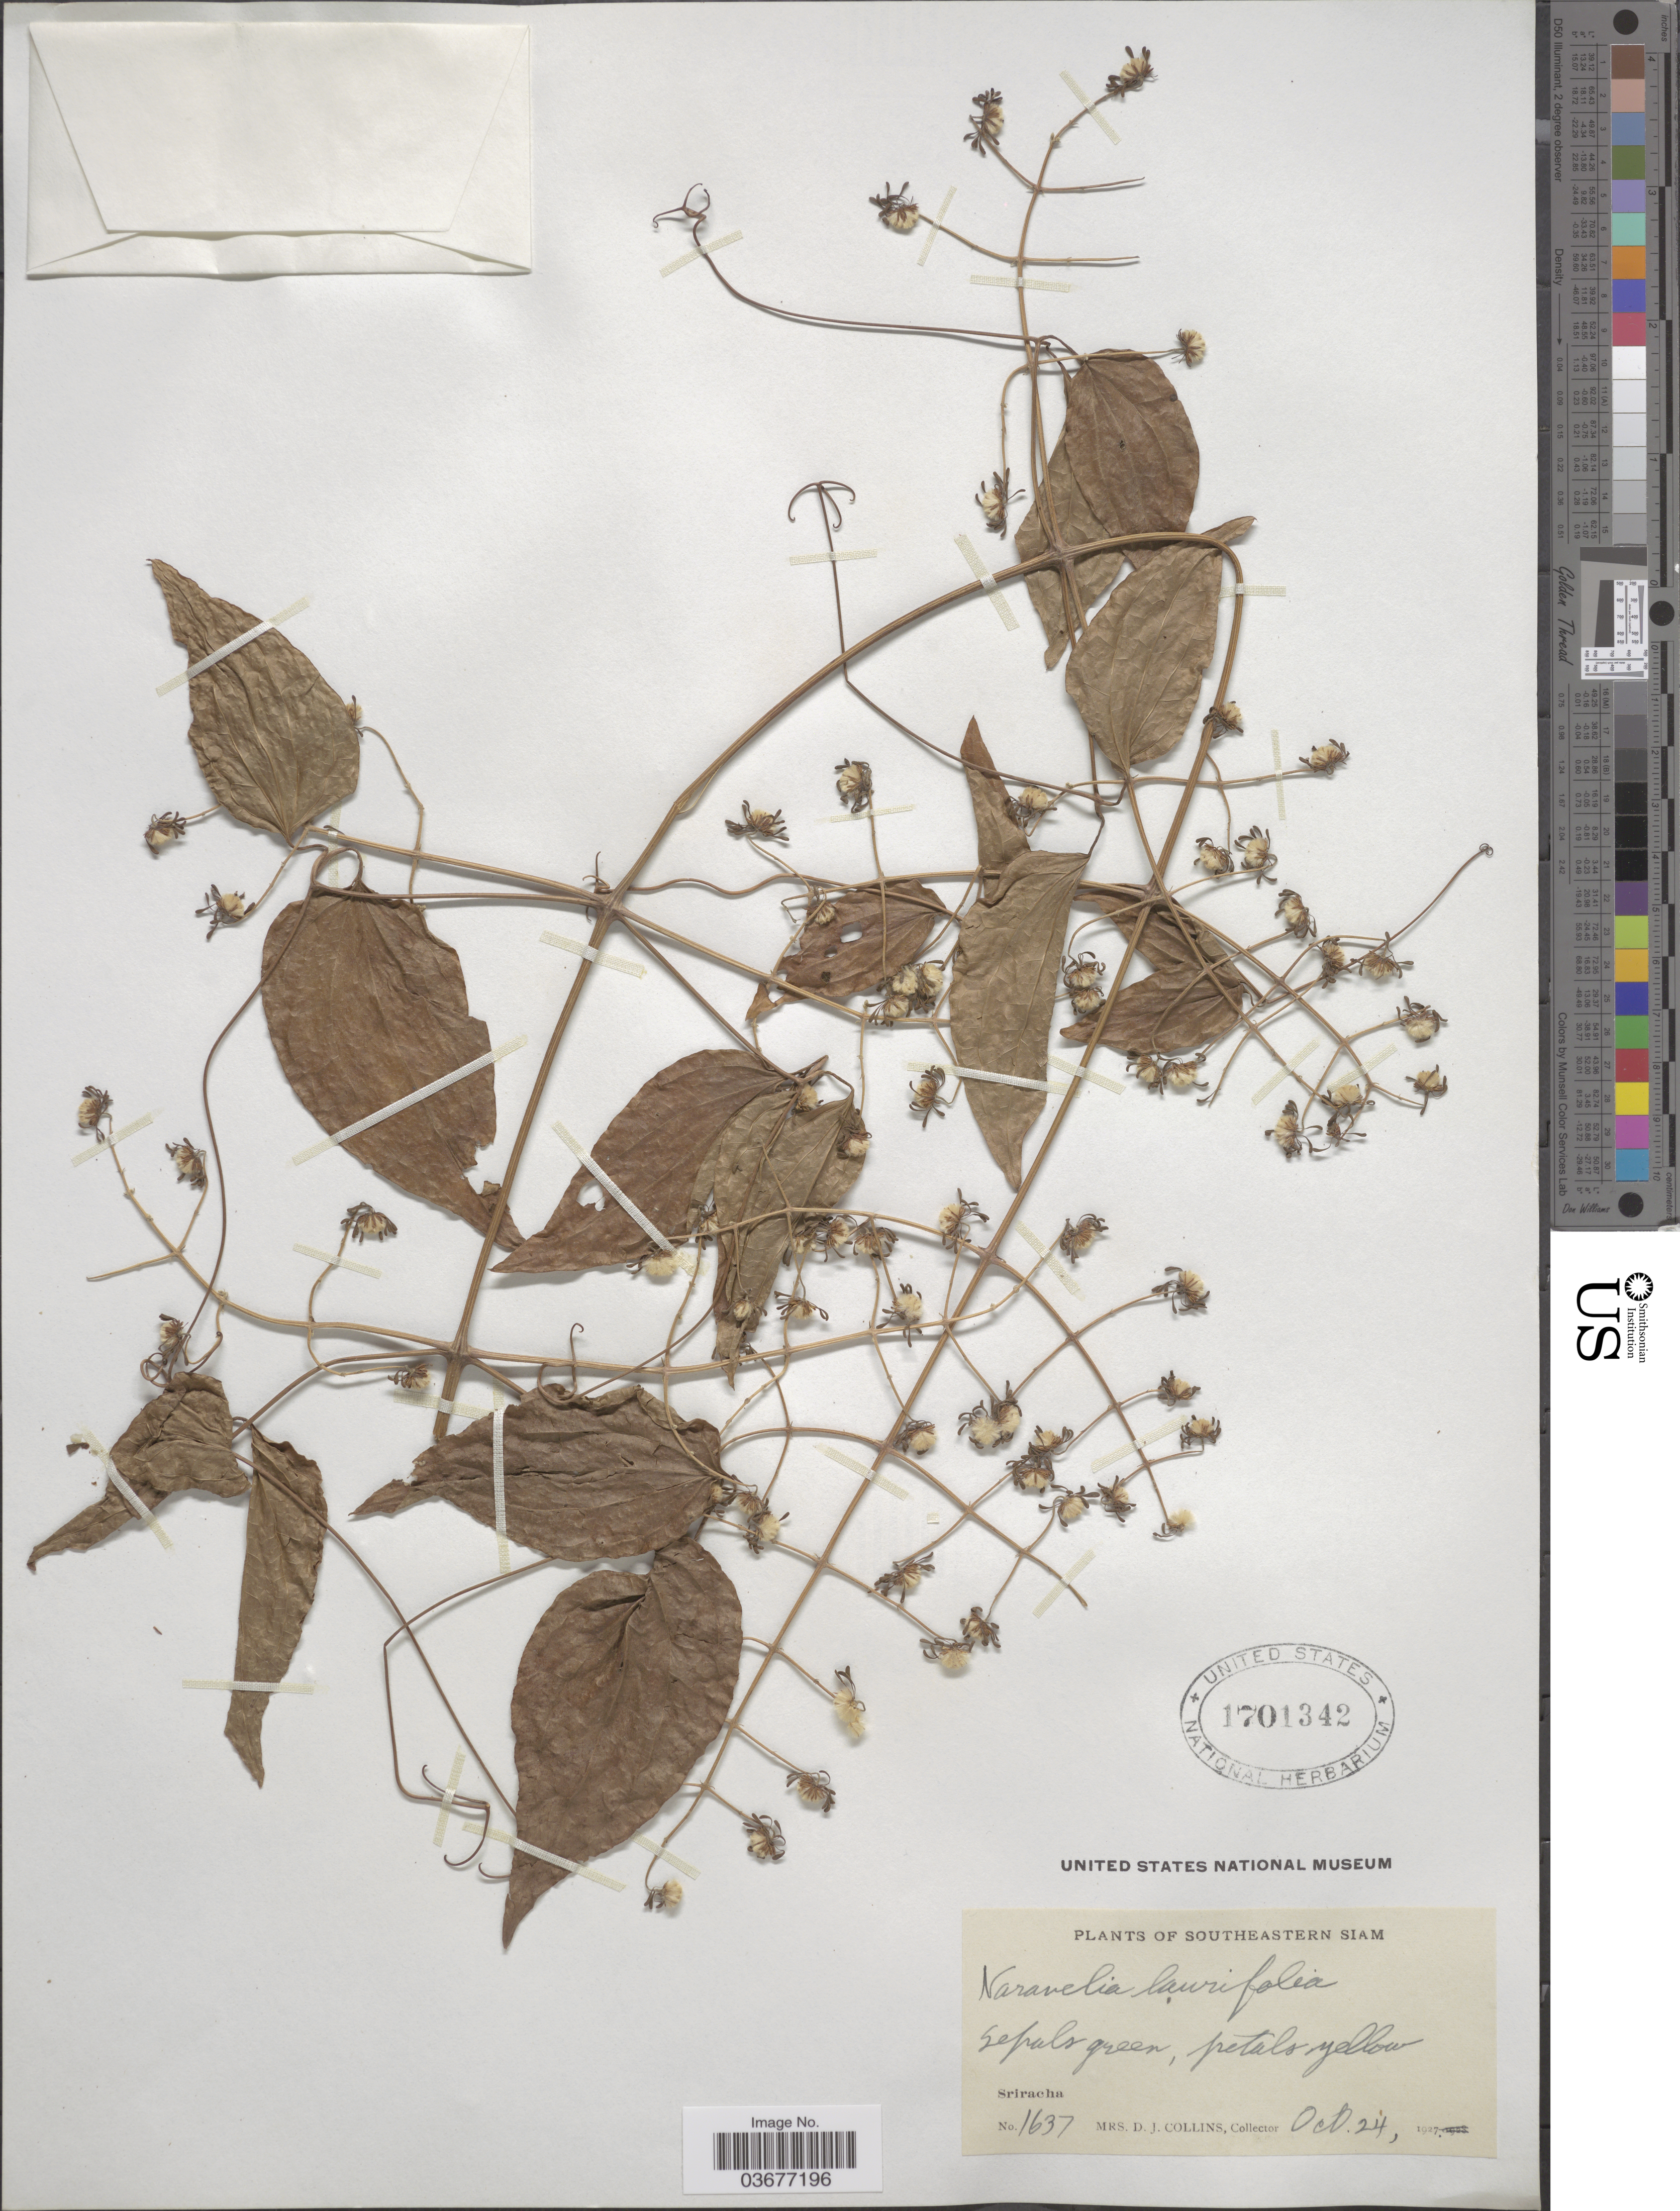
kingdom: Plantae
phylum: Tracheophyta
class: Magnoliopsida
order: Ranunculales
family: Ranunculaceae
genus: Clematis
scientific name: Clematis laurifolia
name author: Wall. ex Hook. f.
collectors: Mrs. D. J. Collins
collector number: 1637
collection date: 1927-10-24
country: Thailand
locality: Southeastern Siam. Sriracha.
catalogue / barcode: US 1701342